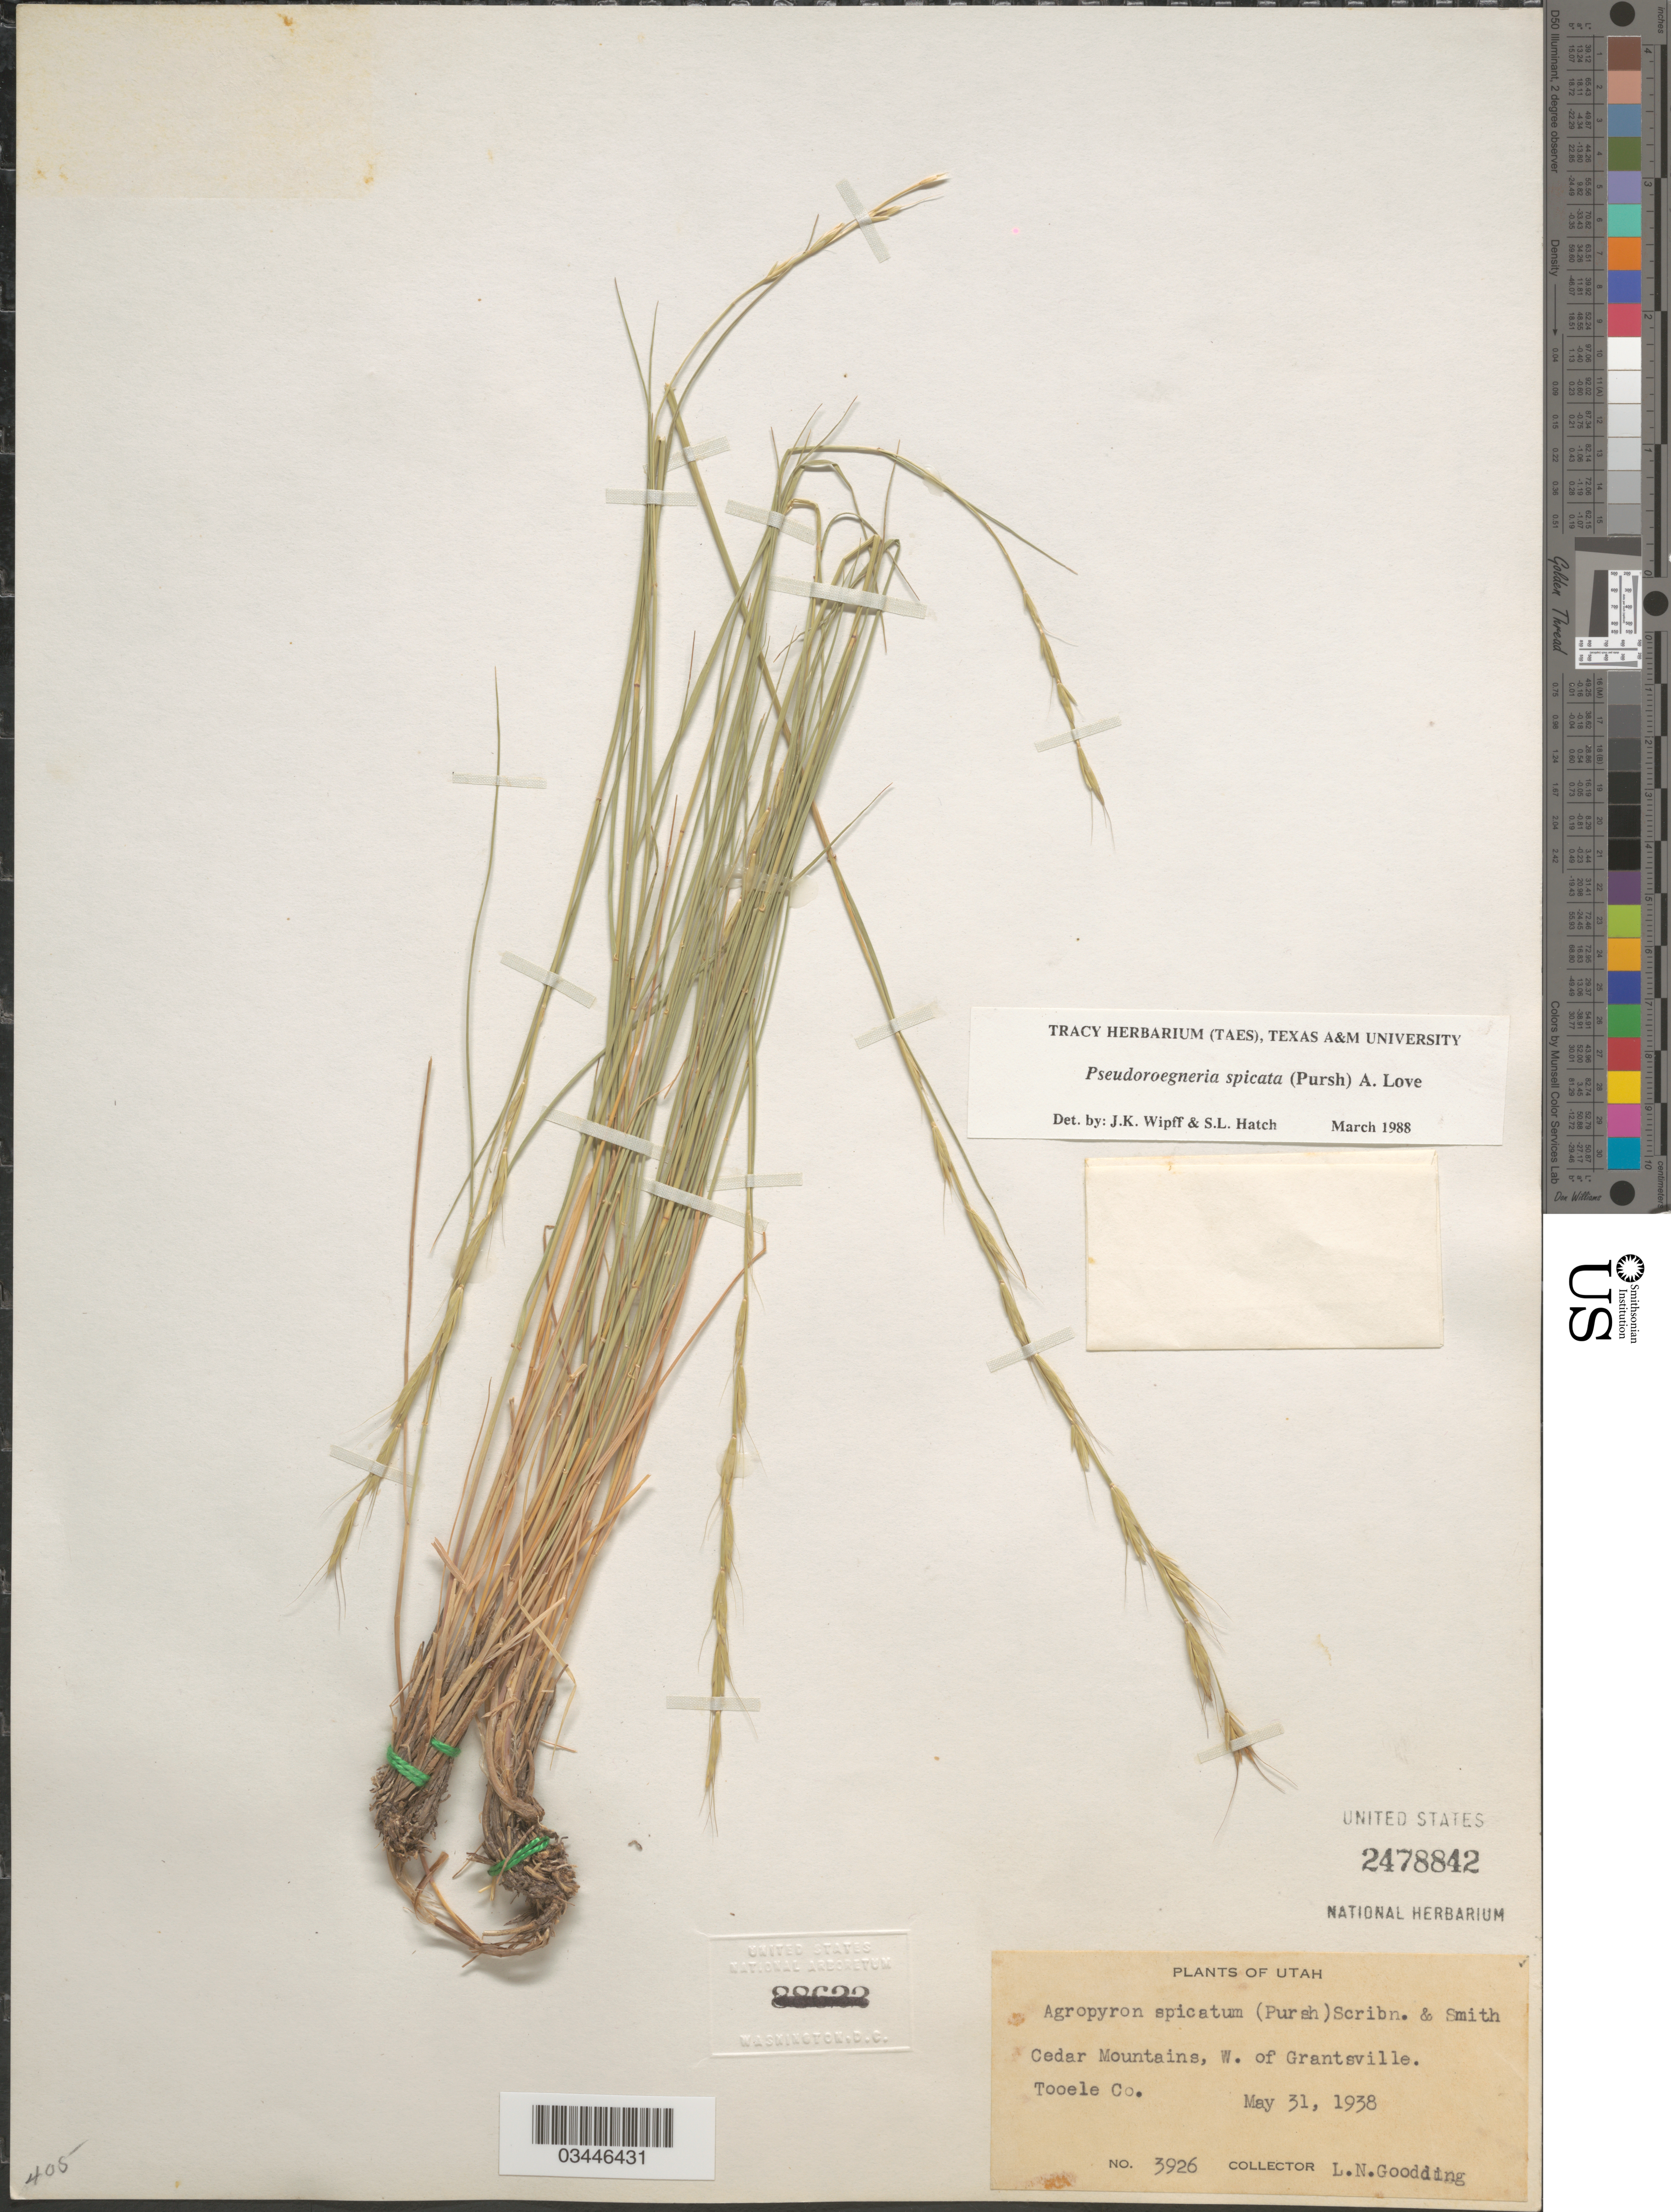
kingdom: Plantae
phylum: Tracheophyta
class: Liliopsida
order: Poales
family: Poaceae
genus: Pseudoroegneria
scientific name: Pseudoroegneria spicata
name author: (Pursh) Á. Löve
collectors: L. N. Goodding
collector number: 3926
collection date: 1938-05-31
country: United States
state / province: Utah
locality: Cedar Mountains, W. of Grantsville. Tooele Co.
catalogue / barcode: US 2478842